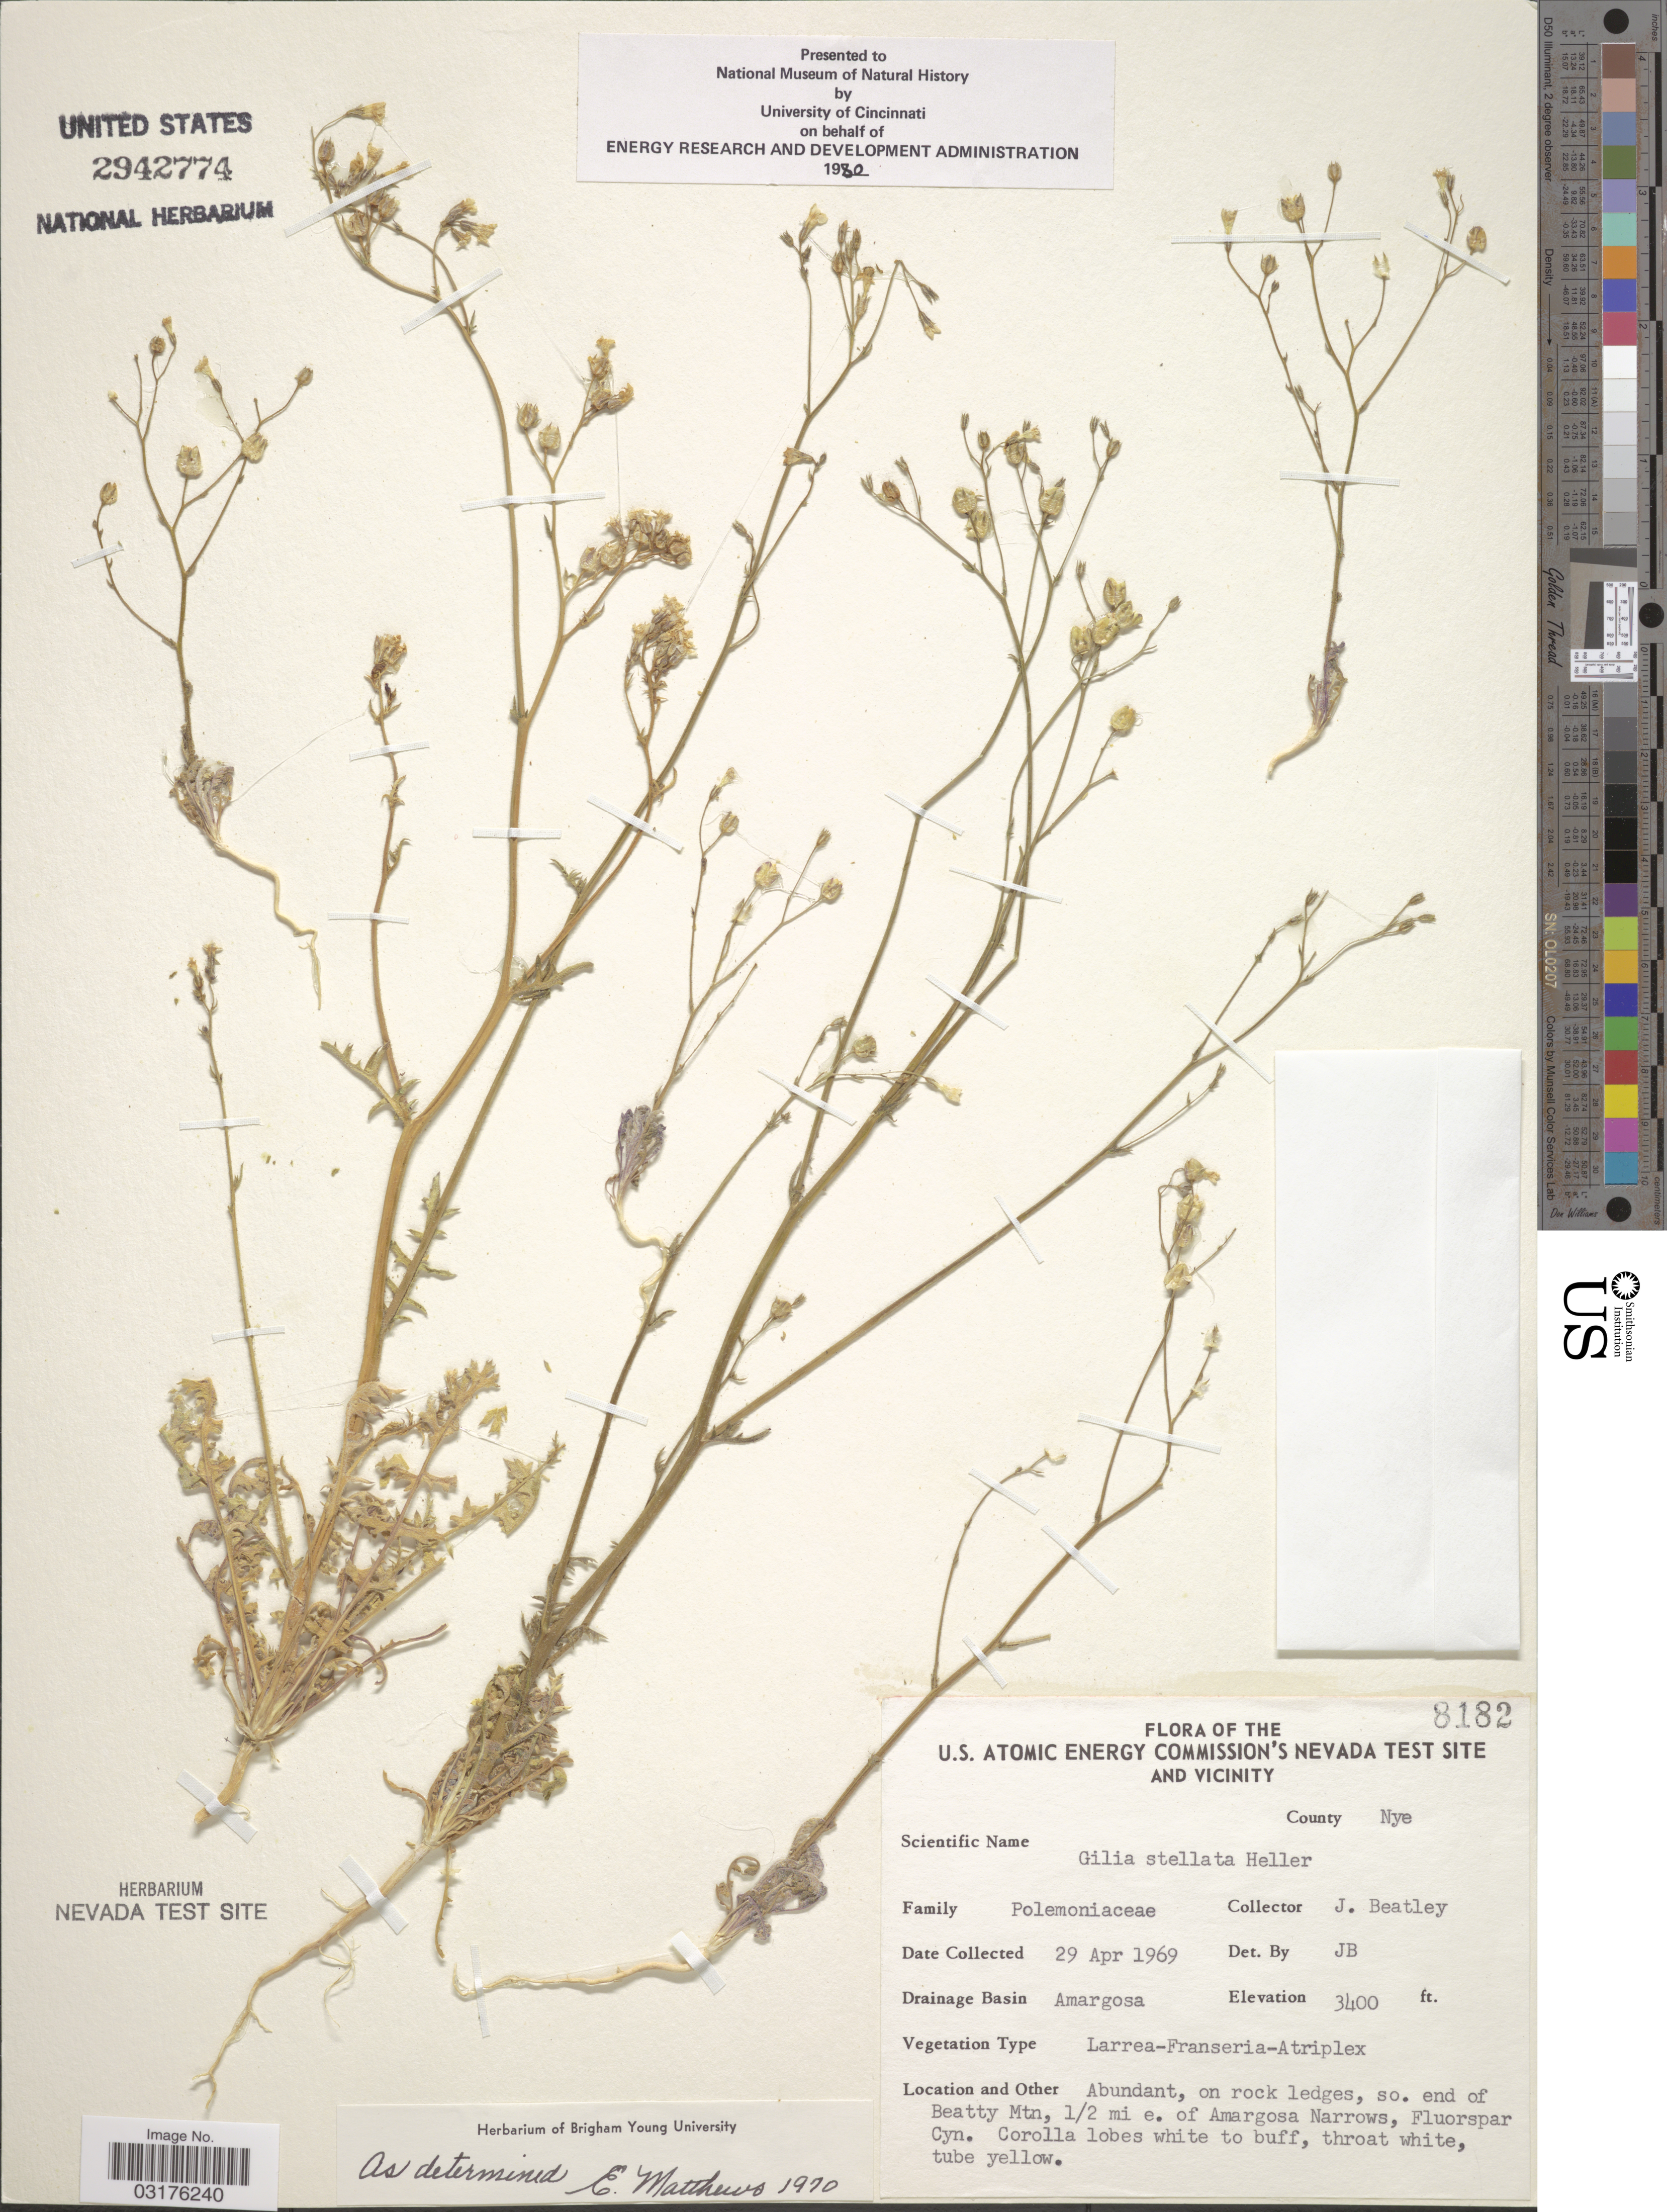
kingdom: Plantae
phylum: Tracheophyta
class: Magnoliopsida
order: Ericales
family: Polemoniaceae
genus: Gilia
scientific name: Gilia stellata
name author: A. Heller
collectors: J. C. Beatley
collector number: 8182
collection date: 1969-04-29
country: United States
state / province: Nevada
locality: The U.S. Atomic Energy Commission's Nevada Test Site And Vicinity, County Nye, Drainage Basin Amargosa, Abundant, on rock ledges, so. end of Beatty Mtn, ½ mi e. of Amargosa Narrows, Fluorspar Cyn.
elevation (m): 1036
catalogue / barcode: US 2942774